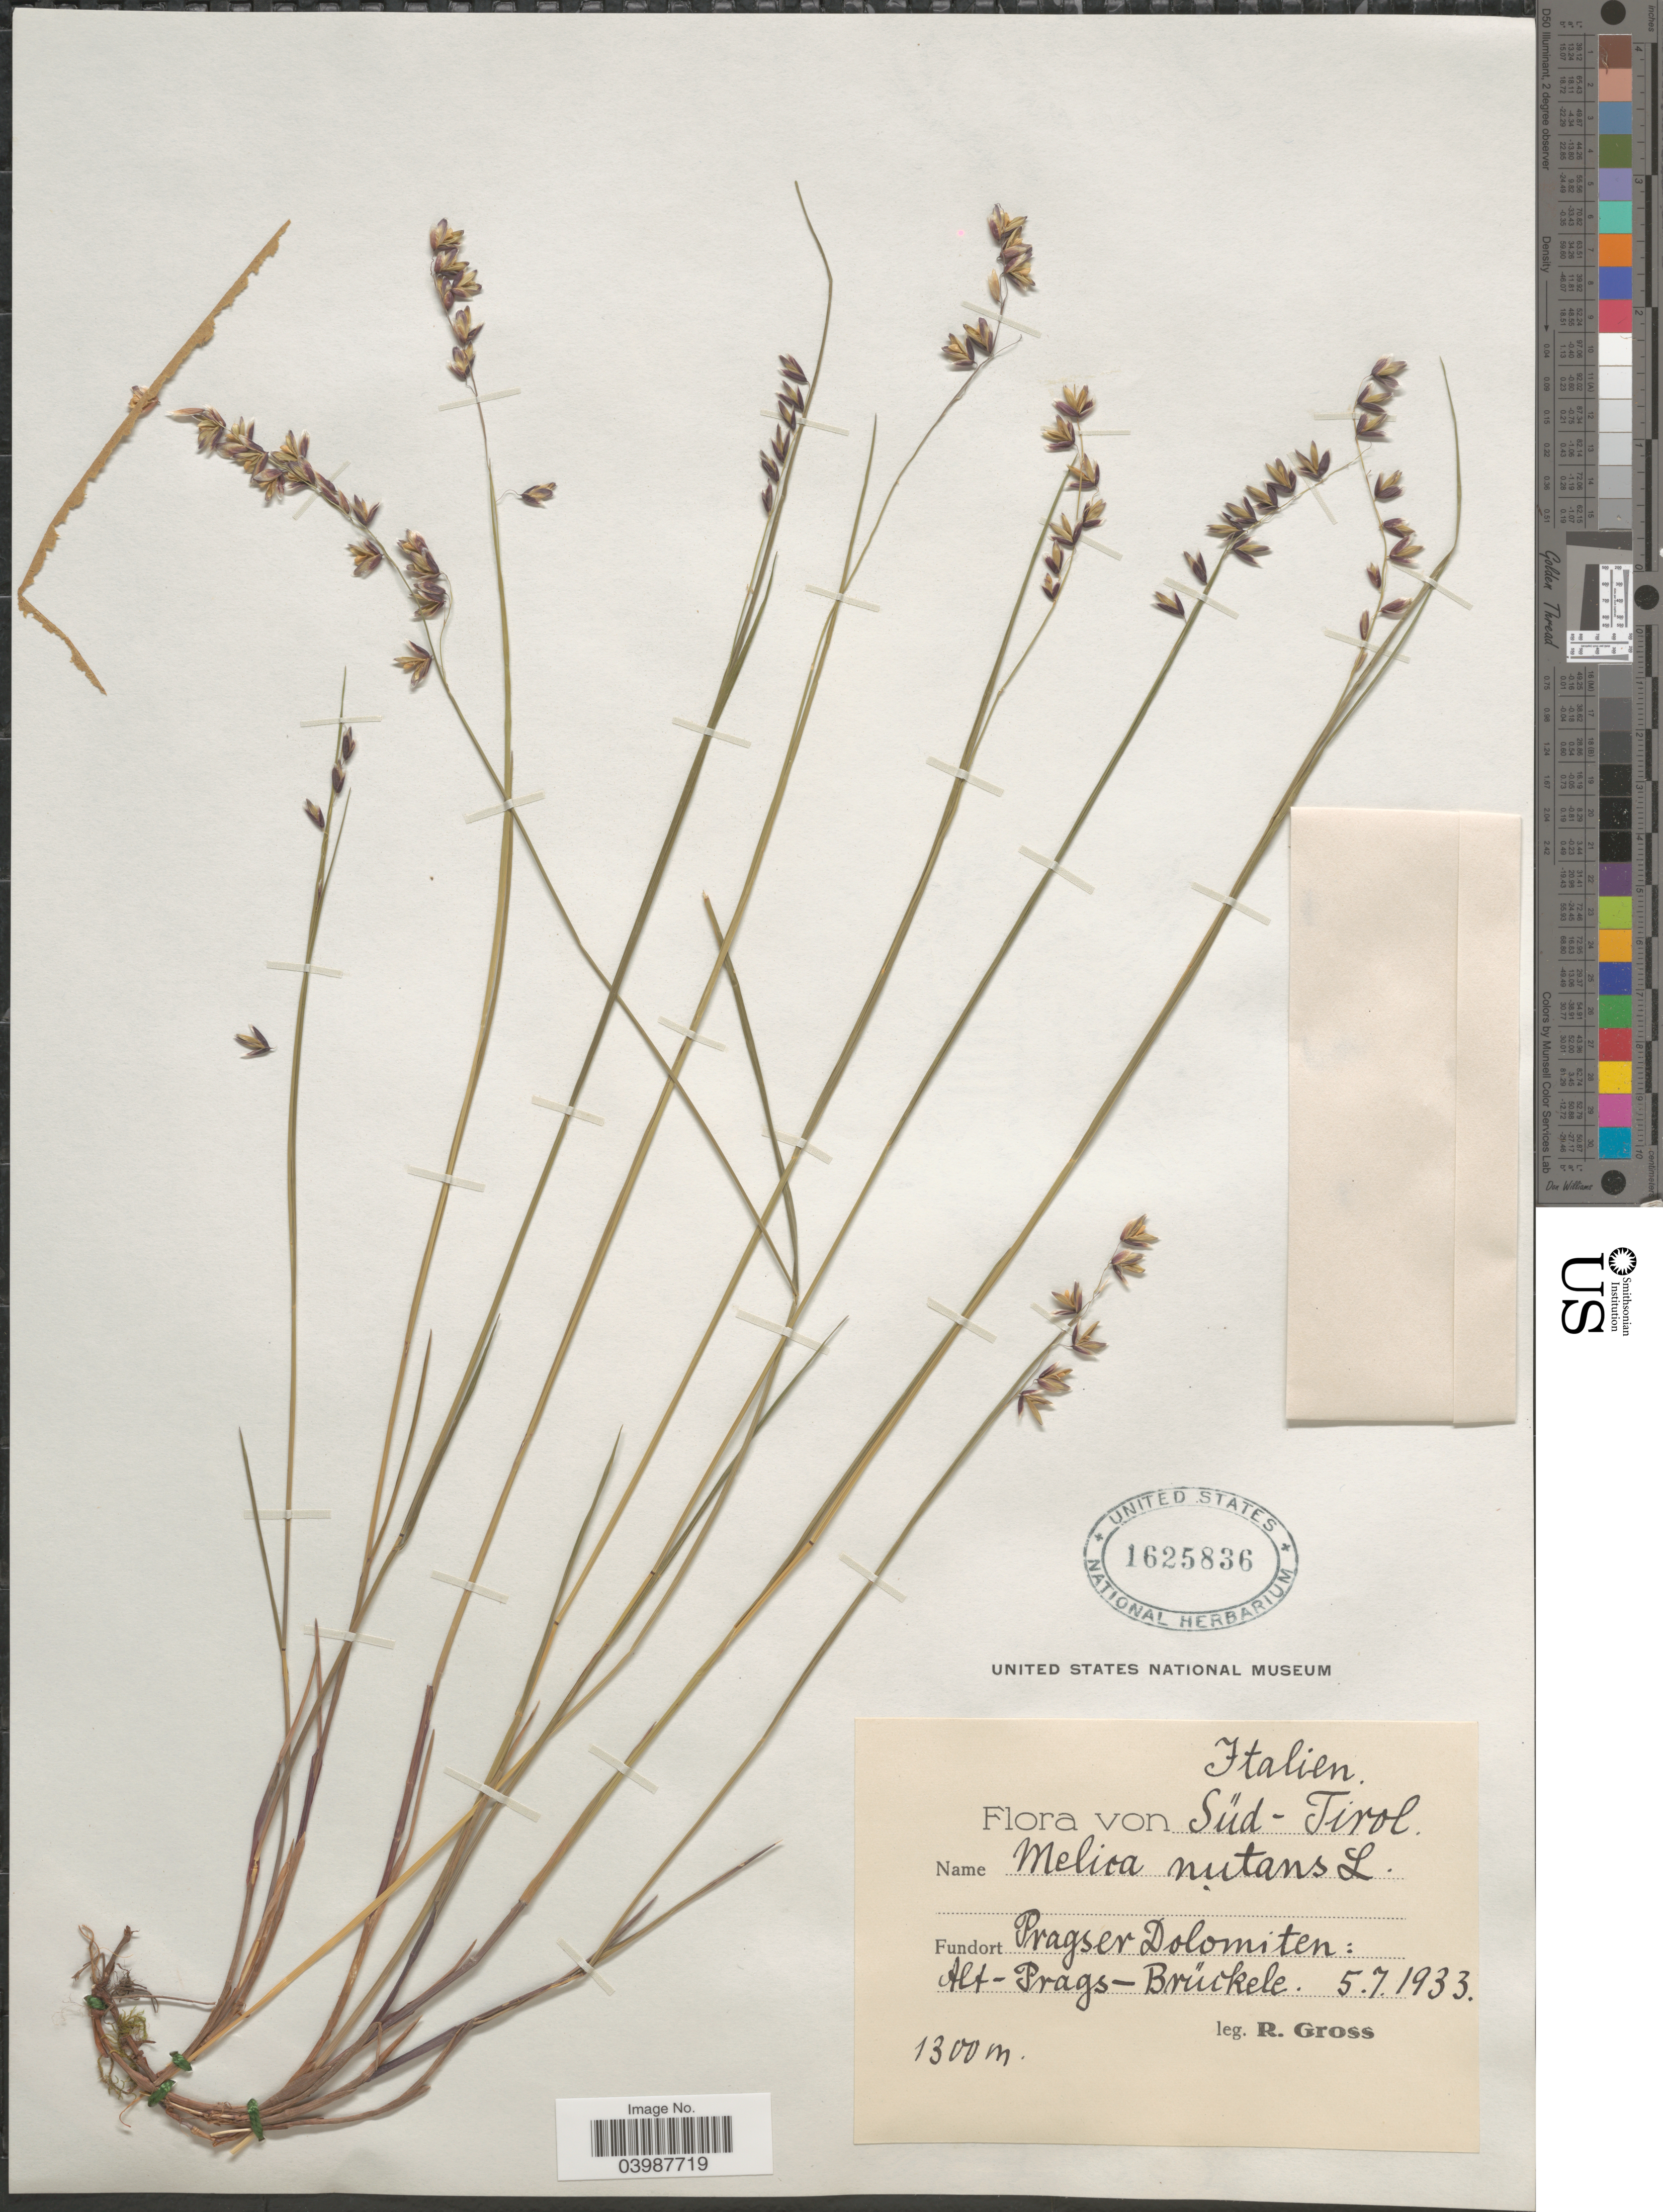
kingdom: Plantae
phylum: Tracheophyta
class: Liliopsida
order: Poales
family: Poaceae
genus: Melica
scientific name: Melica nutans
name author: L.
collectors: R. Gross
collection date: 1933-07-05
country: Italy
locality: Italien. Süd-Tirol. Pragser Dolomiten: Alt - Prags - Brückele.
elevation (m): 1300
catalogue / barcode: US 1625836